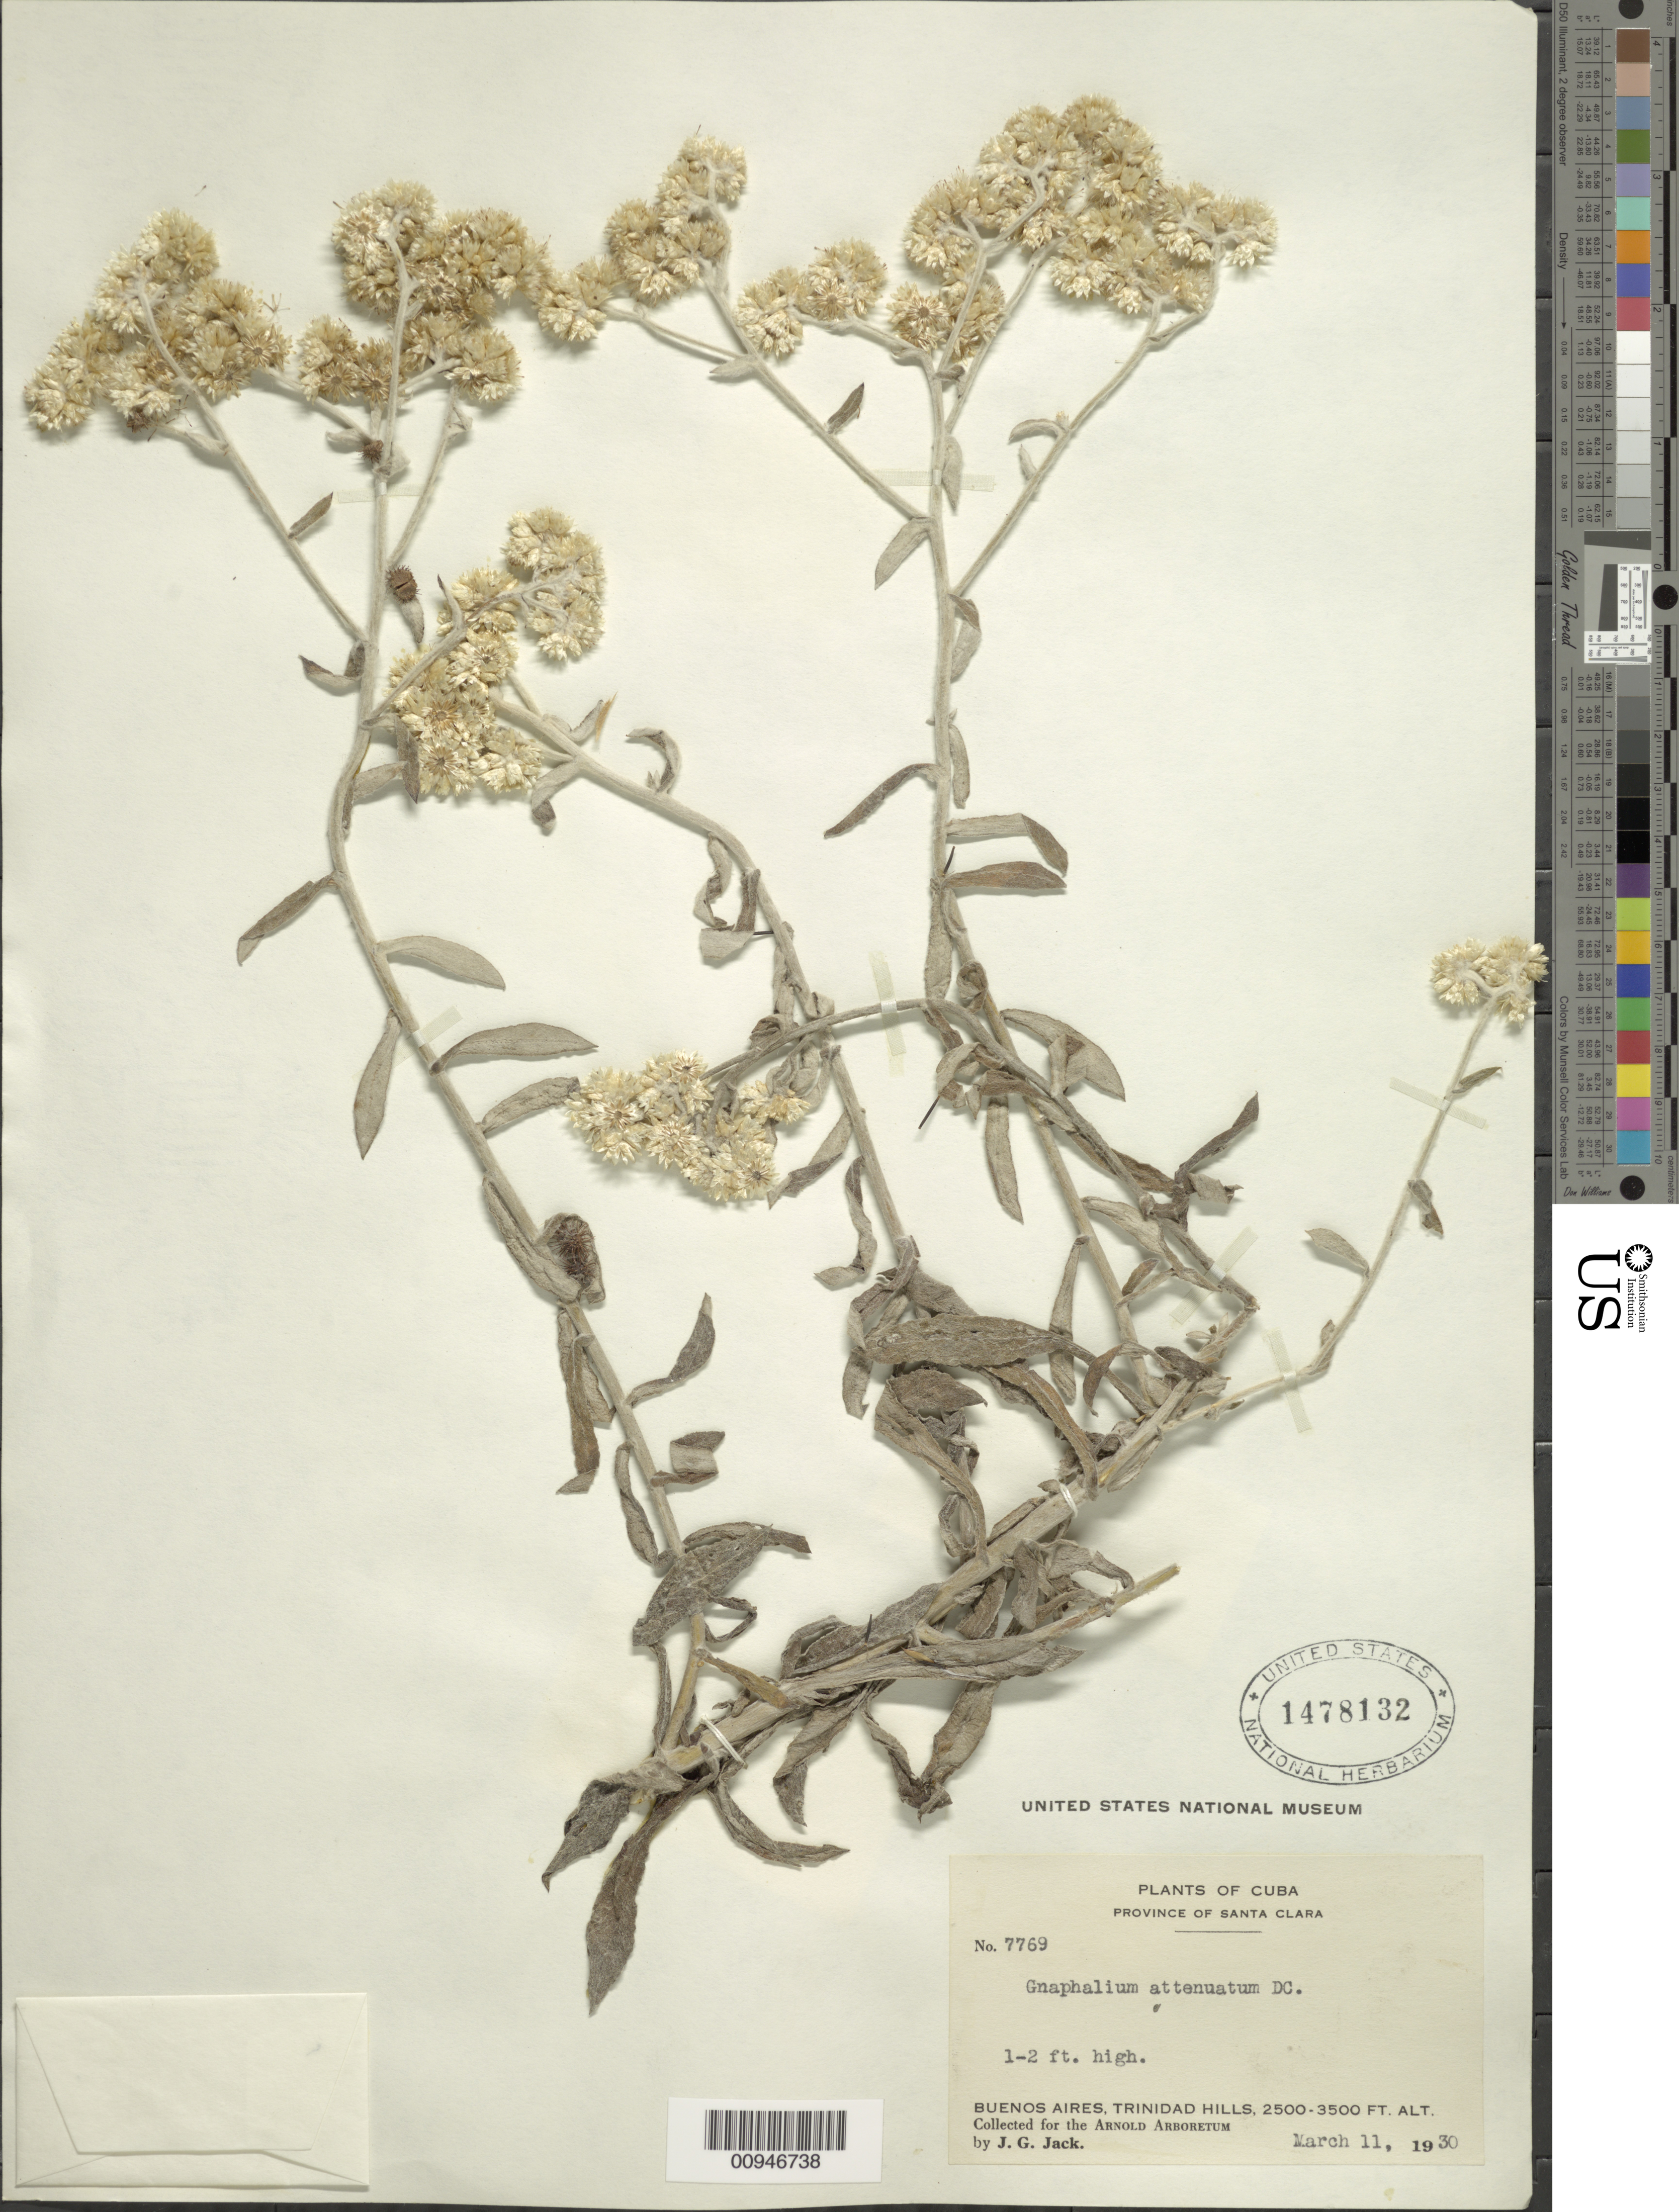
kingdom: Plantae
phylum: Tracheophyta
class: Magnoliopsida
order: Asterales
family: Asteraceae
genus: Pseudognaphalium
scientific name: Pseudognaphalium attenuatum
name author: (DC.) Anderb.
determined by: Nesom, Guy L.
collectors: J. G. Jack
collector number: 7769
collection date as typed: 11 Mar 1930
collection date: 1930-03-11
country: Cuba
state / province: Las Villas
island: Cuba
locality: Buenos Aires, Trinidad Hills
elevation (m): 762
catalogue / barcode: US 1478132